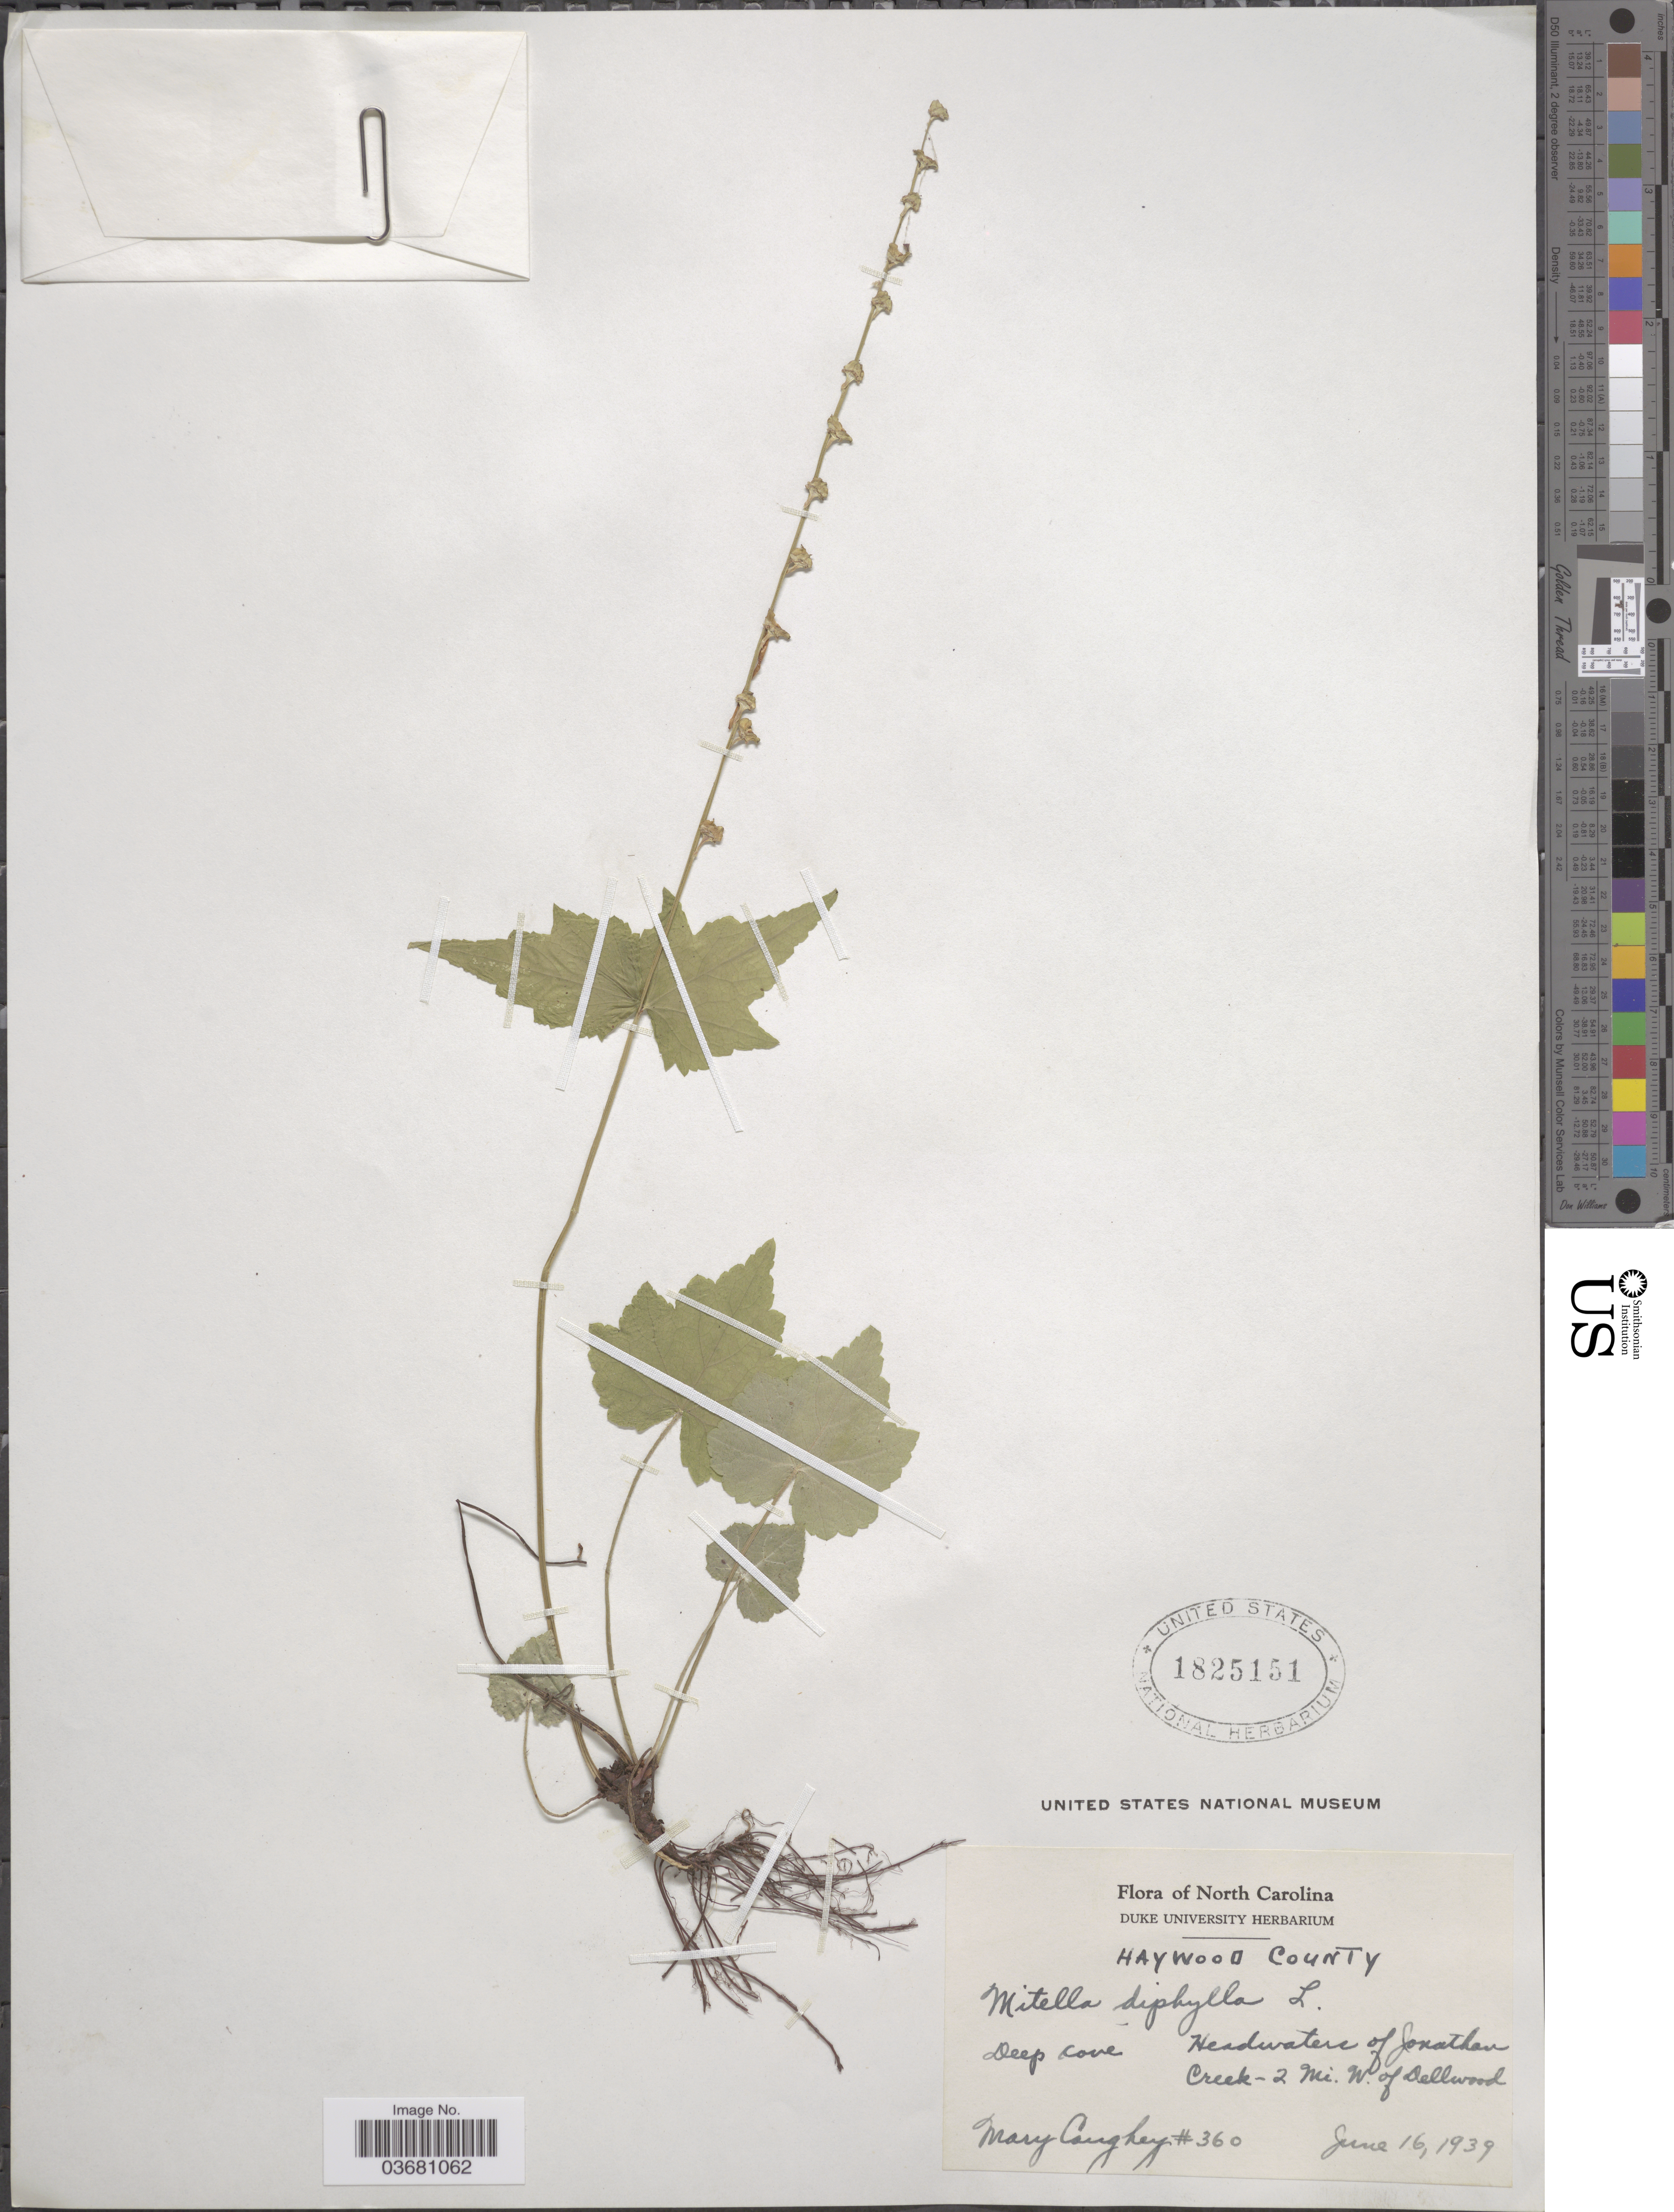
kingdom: Plantae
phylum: Tracheophyta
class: Magnoliopsida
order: Saxifragales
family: Saxifragaceae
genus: Mitella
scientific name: Mitella diphylla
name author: L.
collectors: M. Caughey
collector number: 360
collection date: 1939-06-16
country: United States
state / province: North Carolina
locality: Deep cove. Headwater of Jonathan Creek - 2 mi. W. of Dellwood.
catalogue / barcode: US 1825151